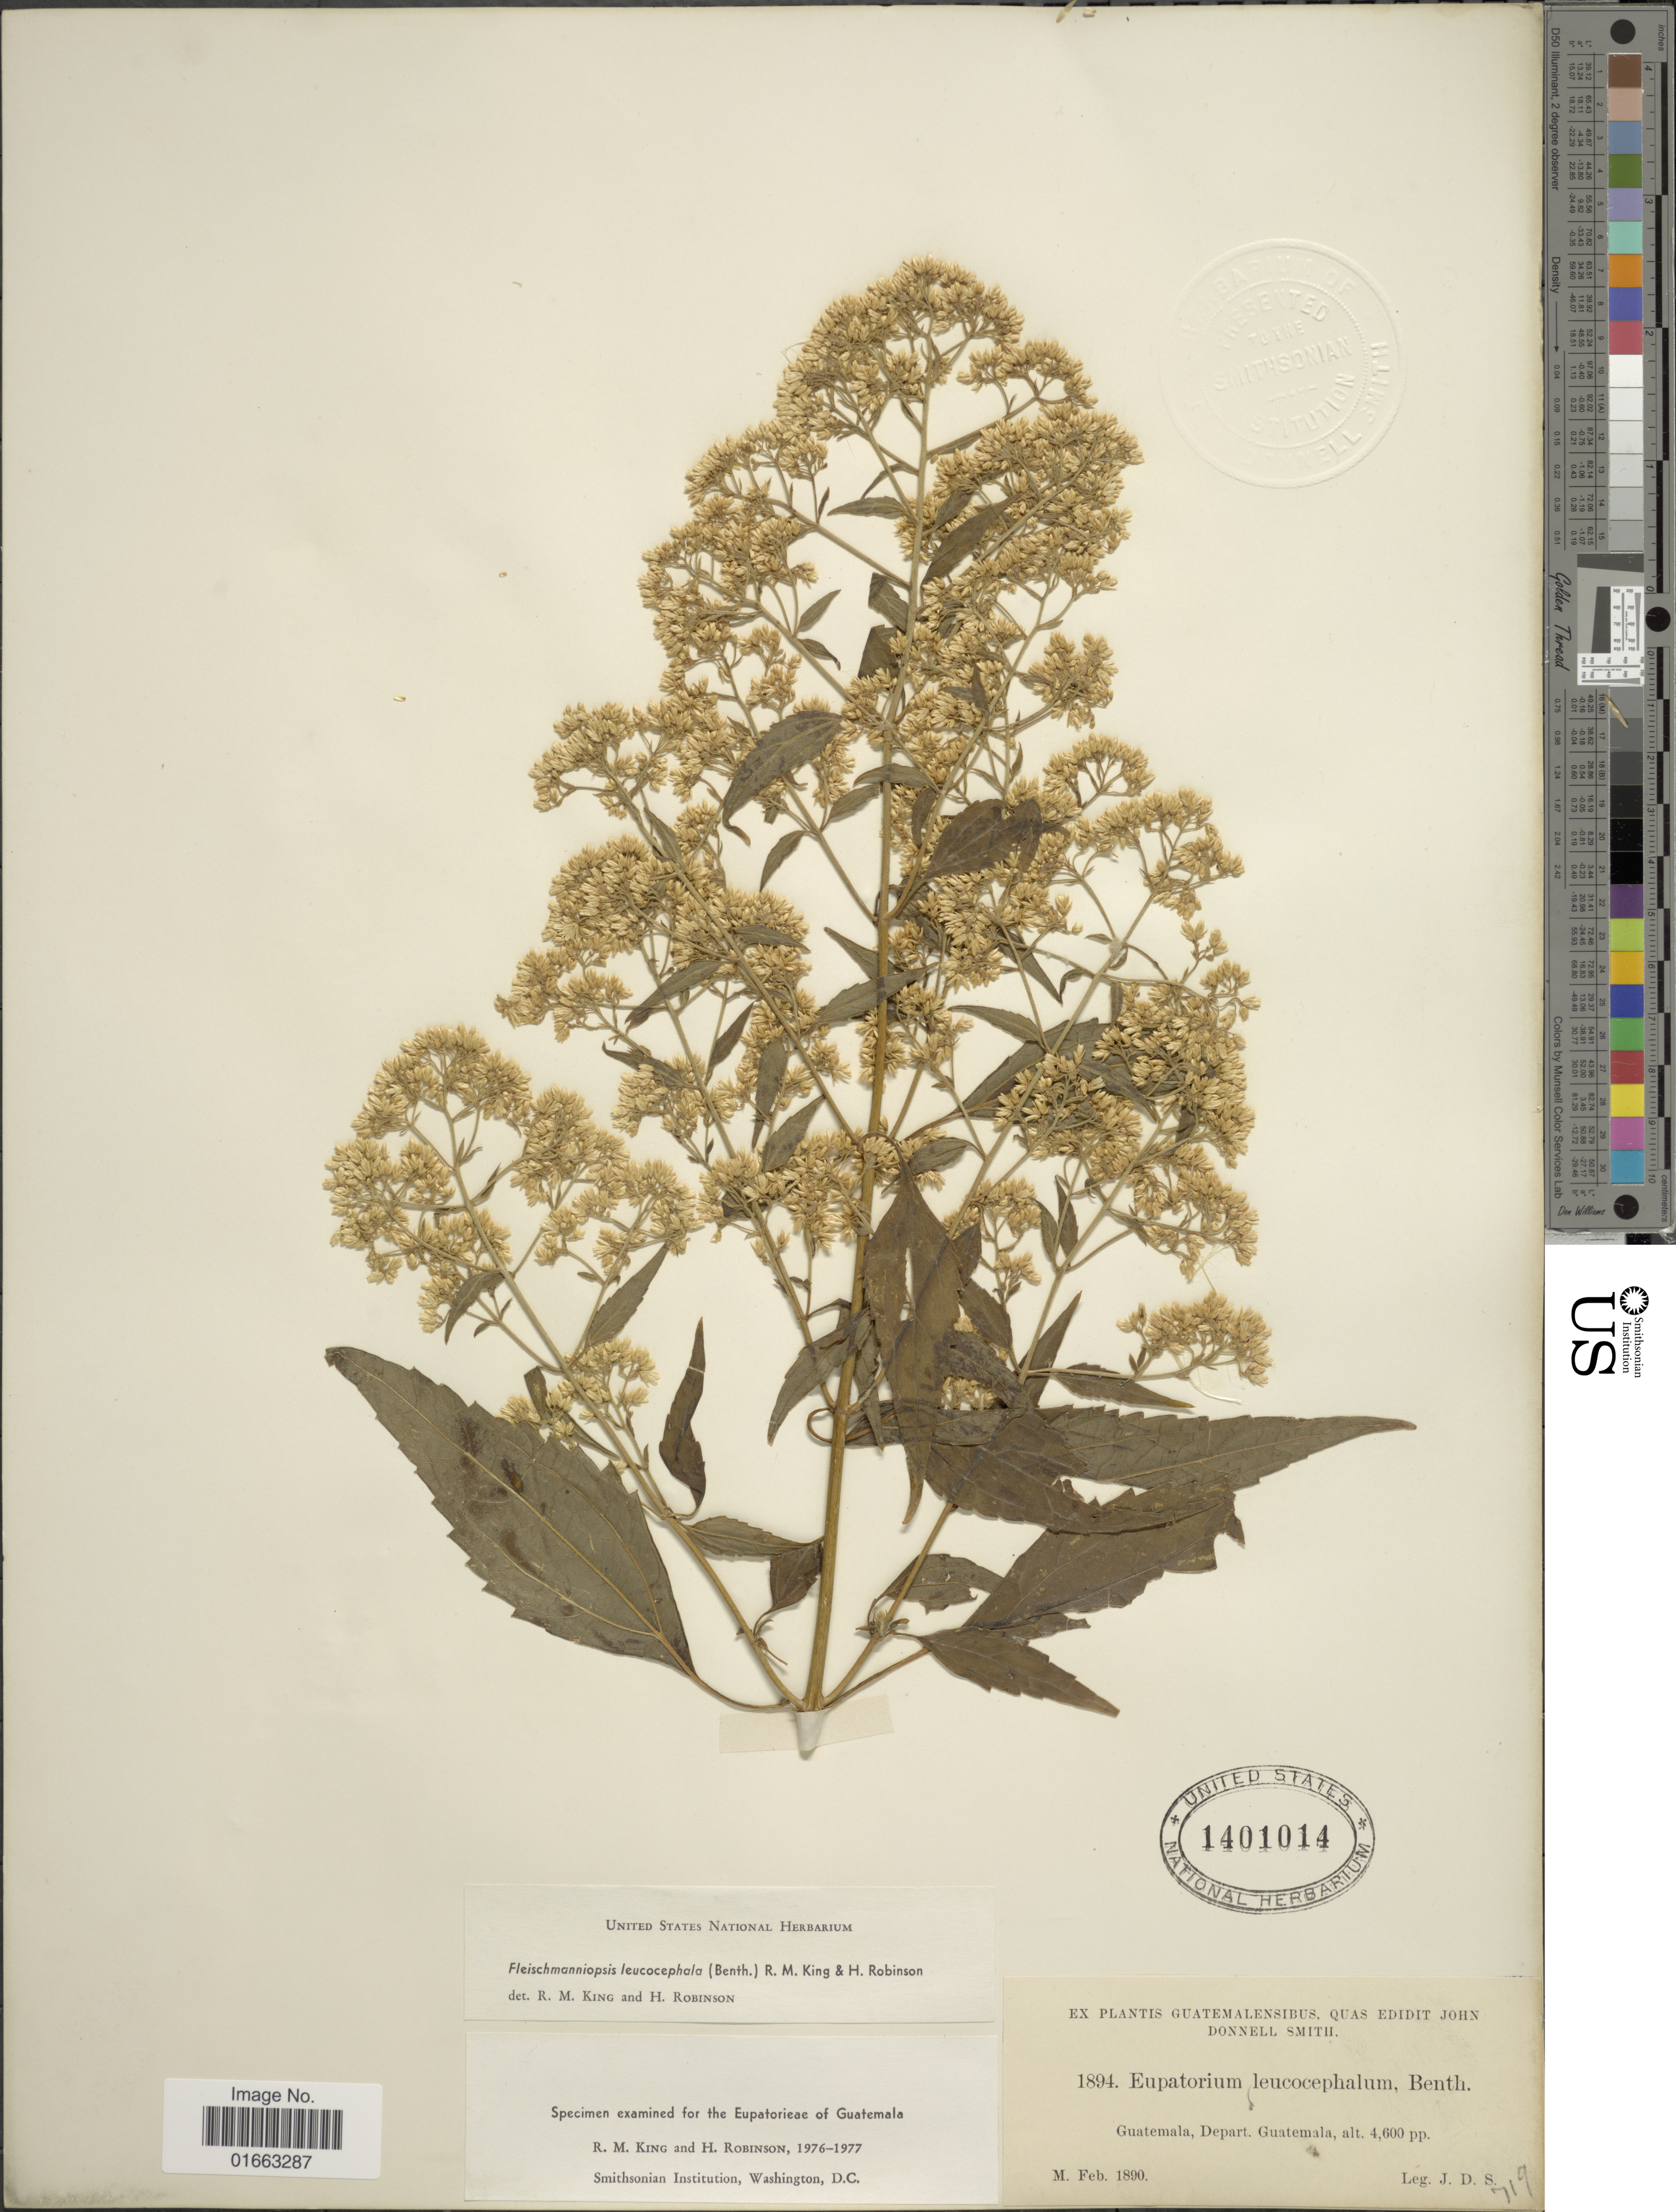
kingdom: Plantae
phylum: Tracheophyta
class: Magnoliopsida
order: Asterales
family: Asteraceae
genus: Fleischmanniopsis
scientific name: Fleischmanniopsis leucocephala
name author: (Benth.) R.M. King & H. Rob.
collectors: J. Donnell Smith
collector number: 1894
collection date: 1890-02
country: Guatemala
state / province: Guatemala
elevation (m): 1402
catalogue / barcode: US 1401014